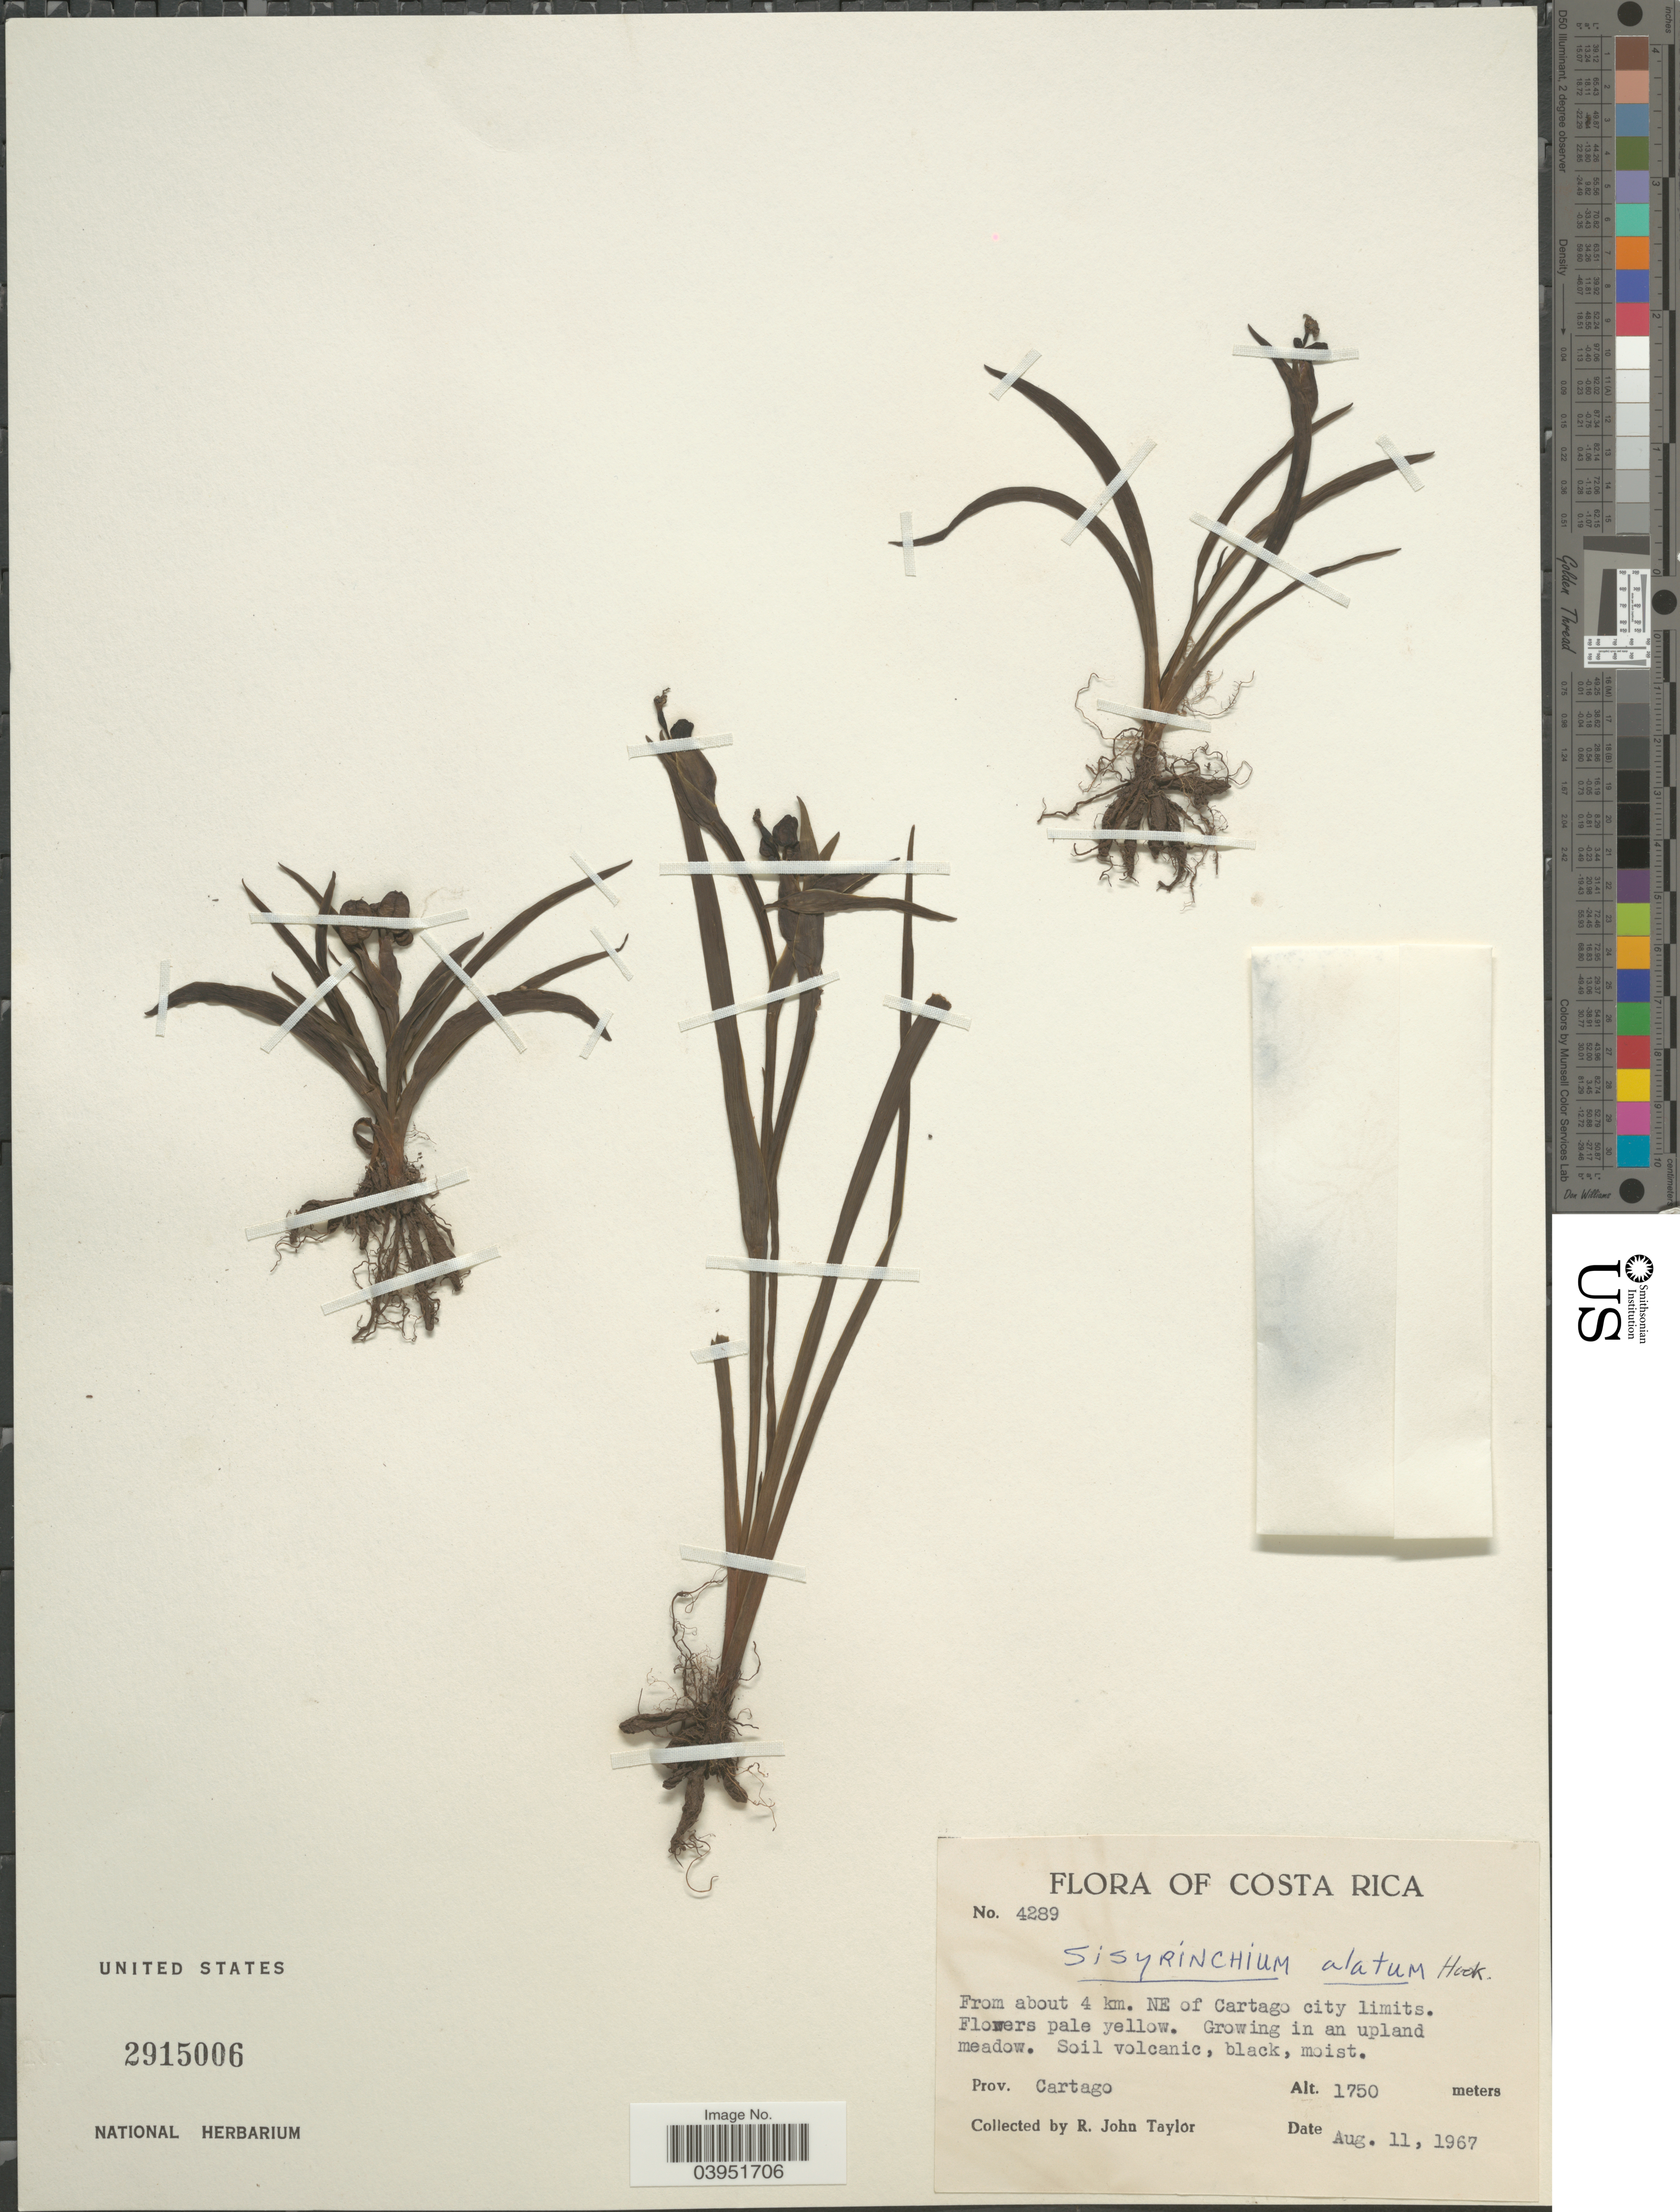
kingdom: Plantae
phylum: Tracheophyta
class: Liliopsida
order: Asparagales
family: Iridaceae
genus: Sisyrinchium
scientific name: Sisyrinchium alatum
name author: Hook.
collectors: R. J. Taylor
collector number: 4289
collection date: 1967-08-11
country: Costa Rica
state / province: Cartago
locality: From about 4 km. NE of Cartago city limits.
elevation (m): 1750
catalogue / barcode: US 2915006